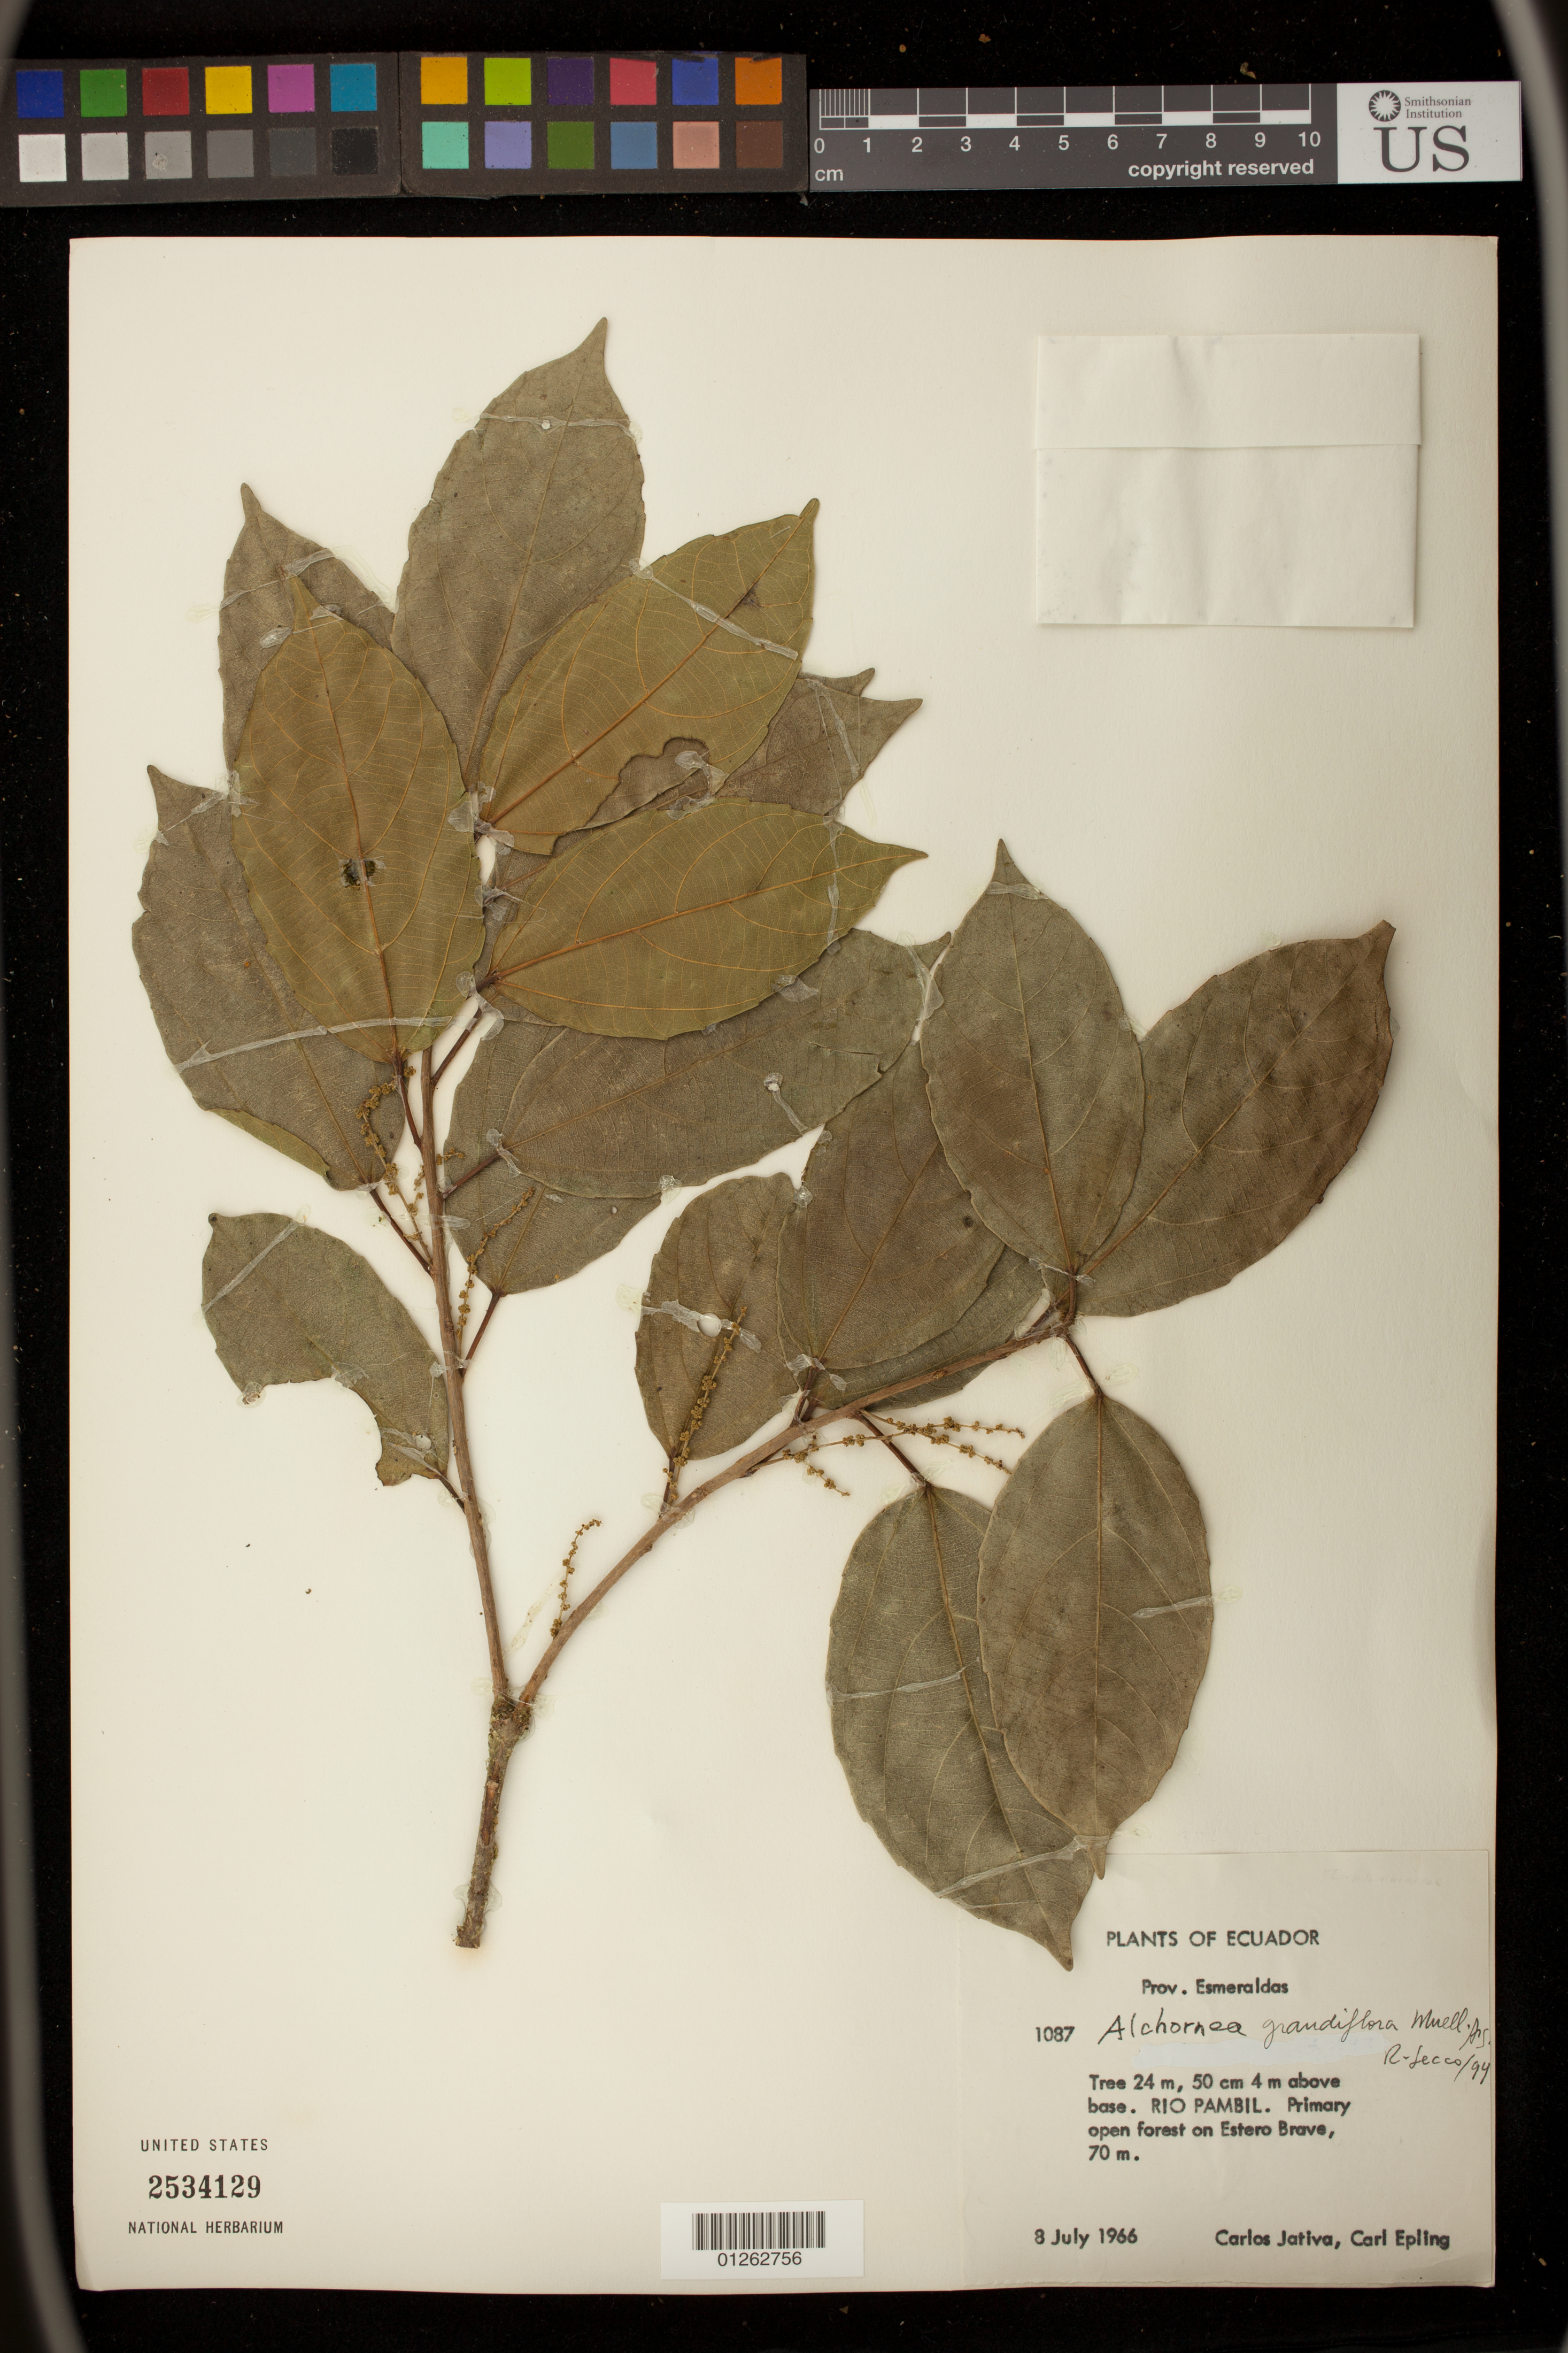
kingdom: Plantae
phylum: Tracheophyta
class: Magnoliopsida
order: Malpighiales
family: Euphorbiaceae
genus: Alchornea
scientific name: Alchornea grandiflora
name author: Müll. Arg.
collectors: C. D. Játiva & C. C. Epling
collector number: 1087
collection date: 1966-07-08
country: Ecuador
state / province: Esmeraldas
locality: Rio Pambil. Primary open forest on Estero Brave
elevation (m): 70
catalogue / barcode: US 2534129